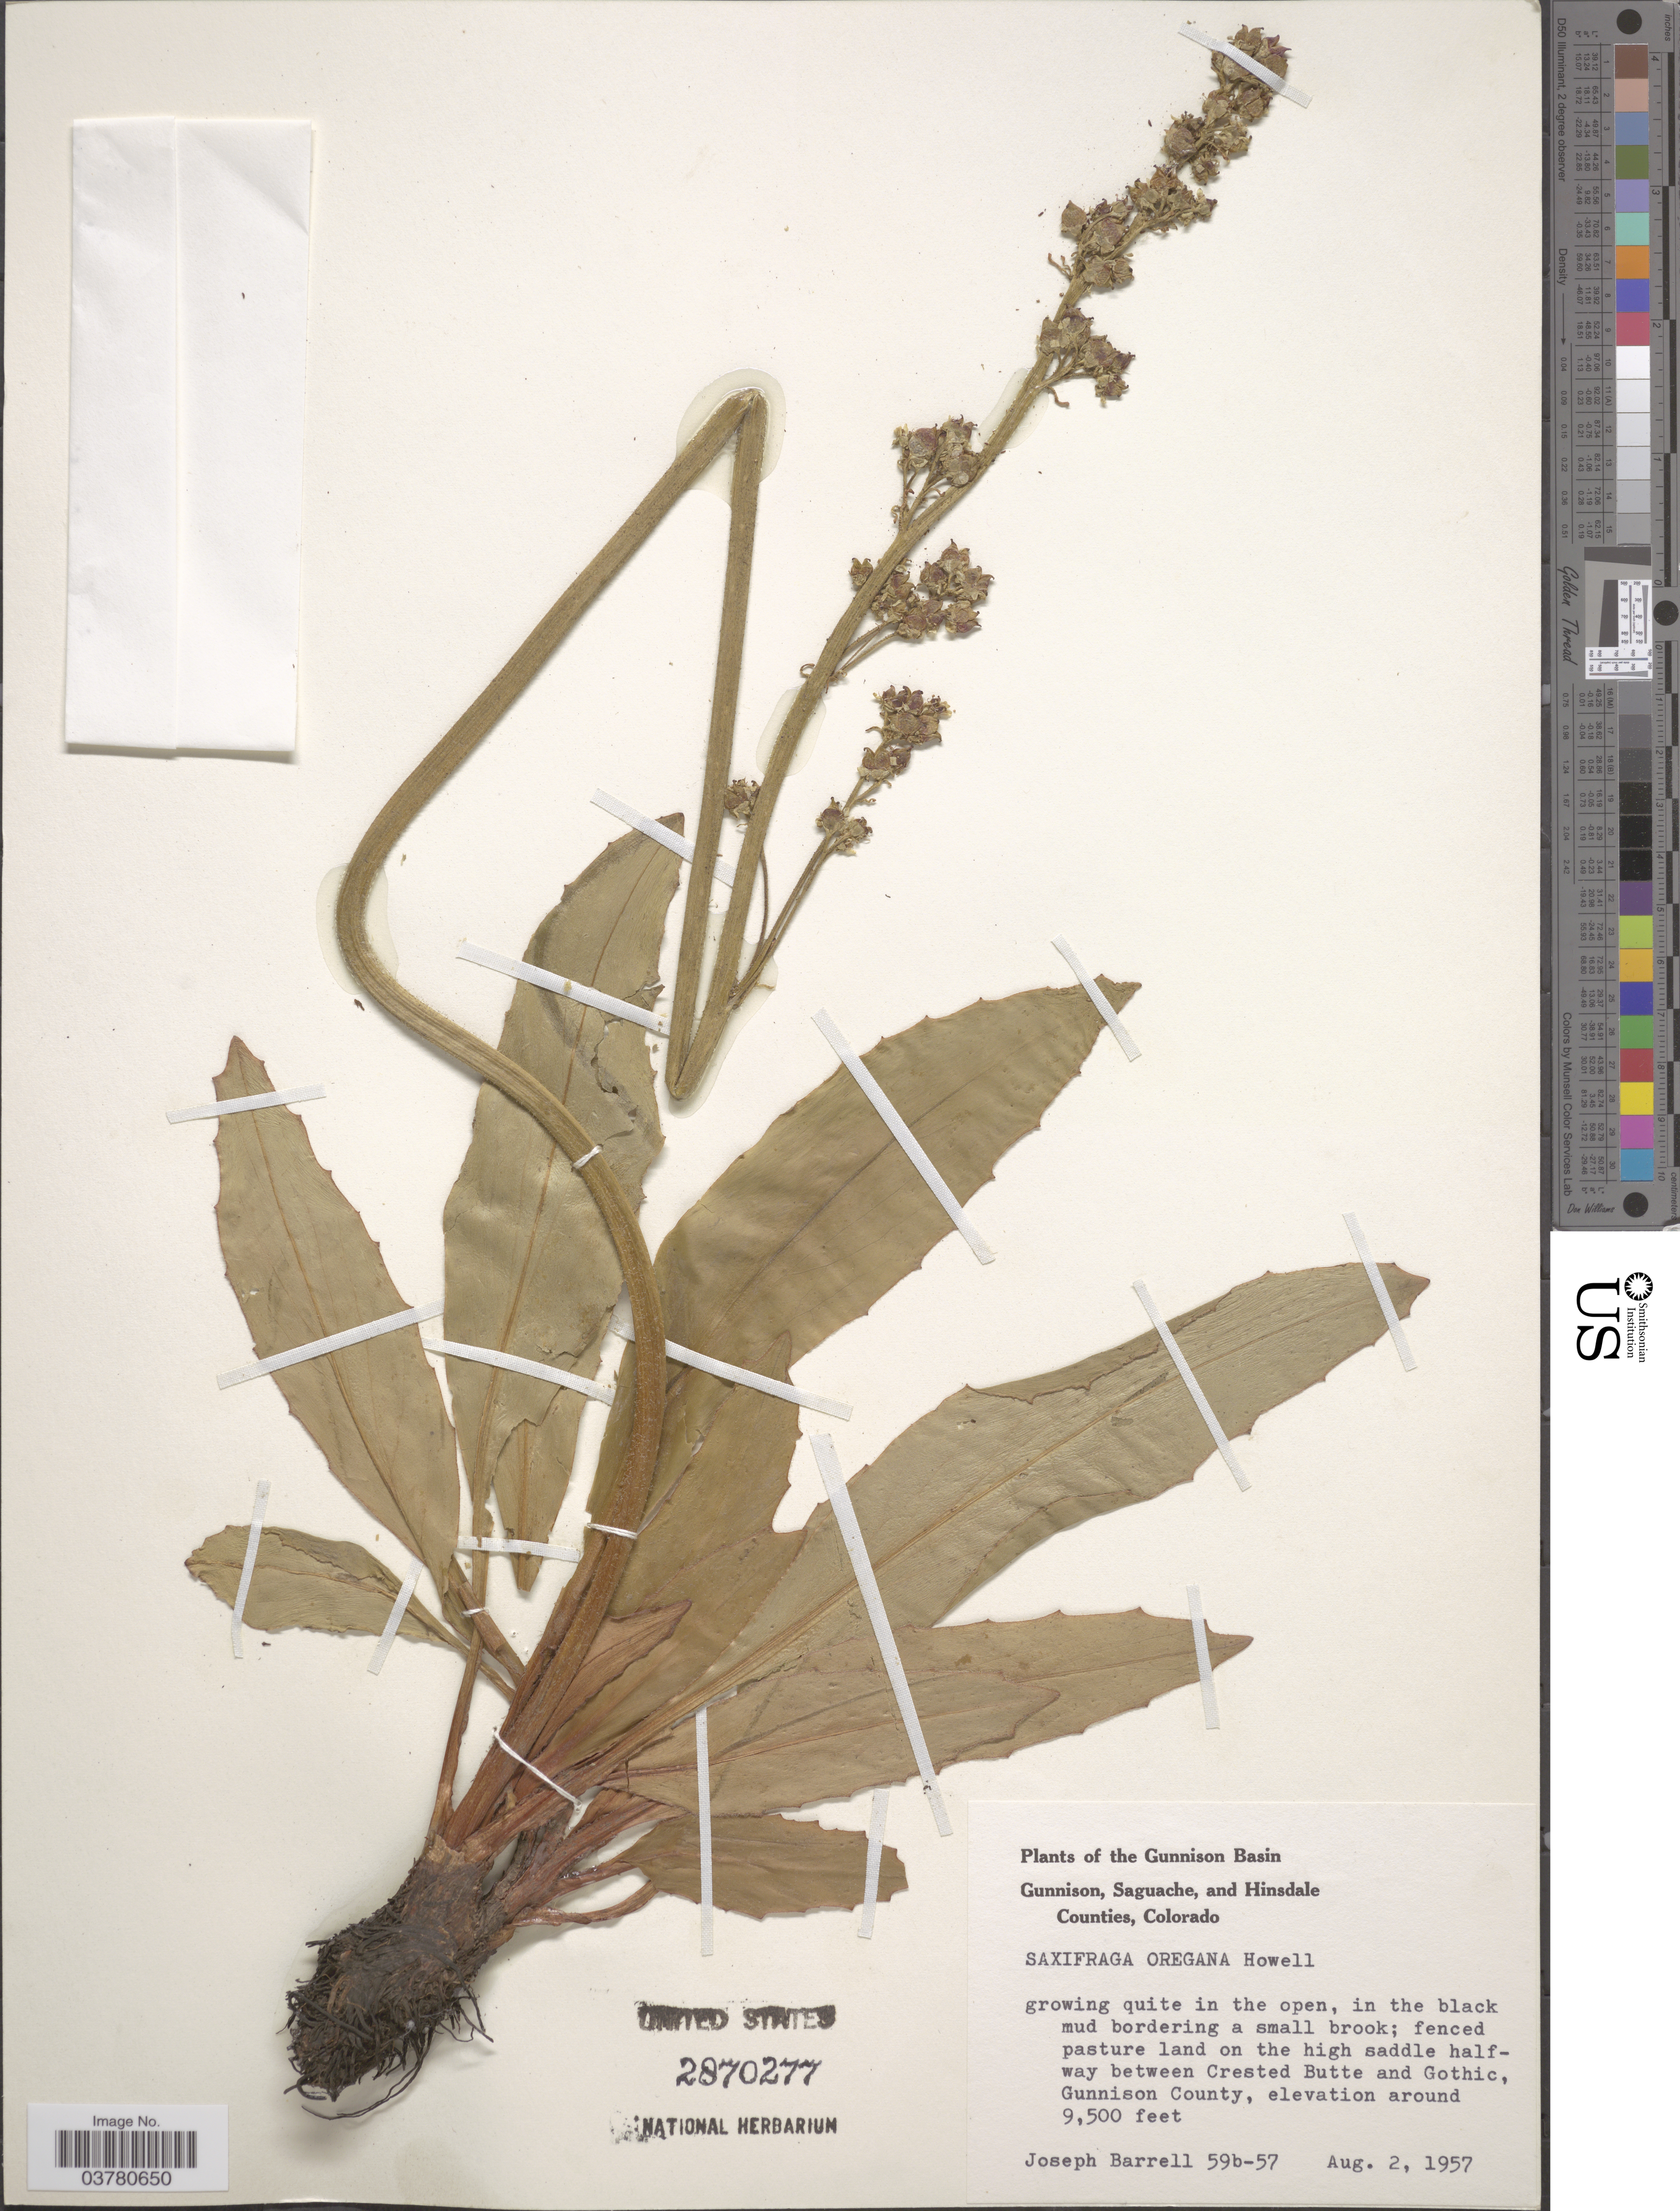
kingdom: Plantae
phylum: Tracheophyta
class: Magnoliopsida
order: Saxifragales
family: Saxifragaceae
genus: Micranthes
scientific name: Micranthes oregana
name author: (Howell) Small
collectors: J. Barrell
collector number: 59b-57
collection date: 1957-08-02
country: United States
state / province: Colorado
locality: Gunnison Basin. Fenced pasture land on the high saddle halfway between Crested Butte and Gothic, Gunnison County.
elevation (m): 2896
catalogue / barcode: US 2870277